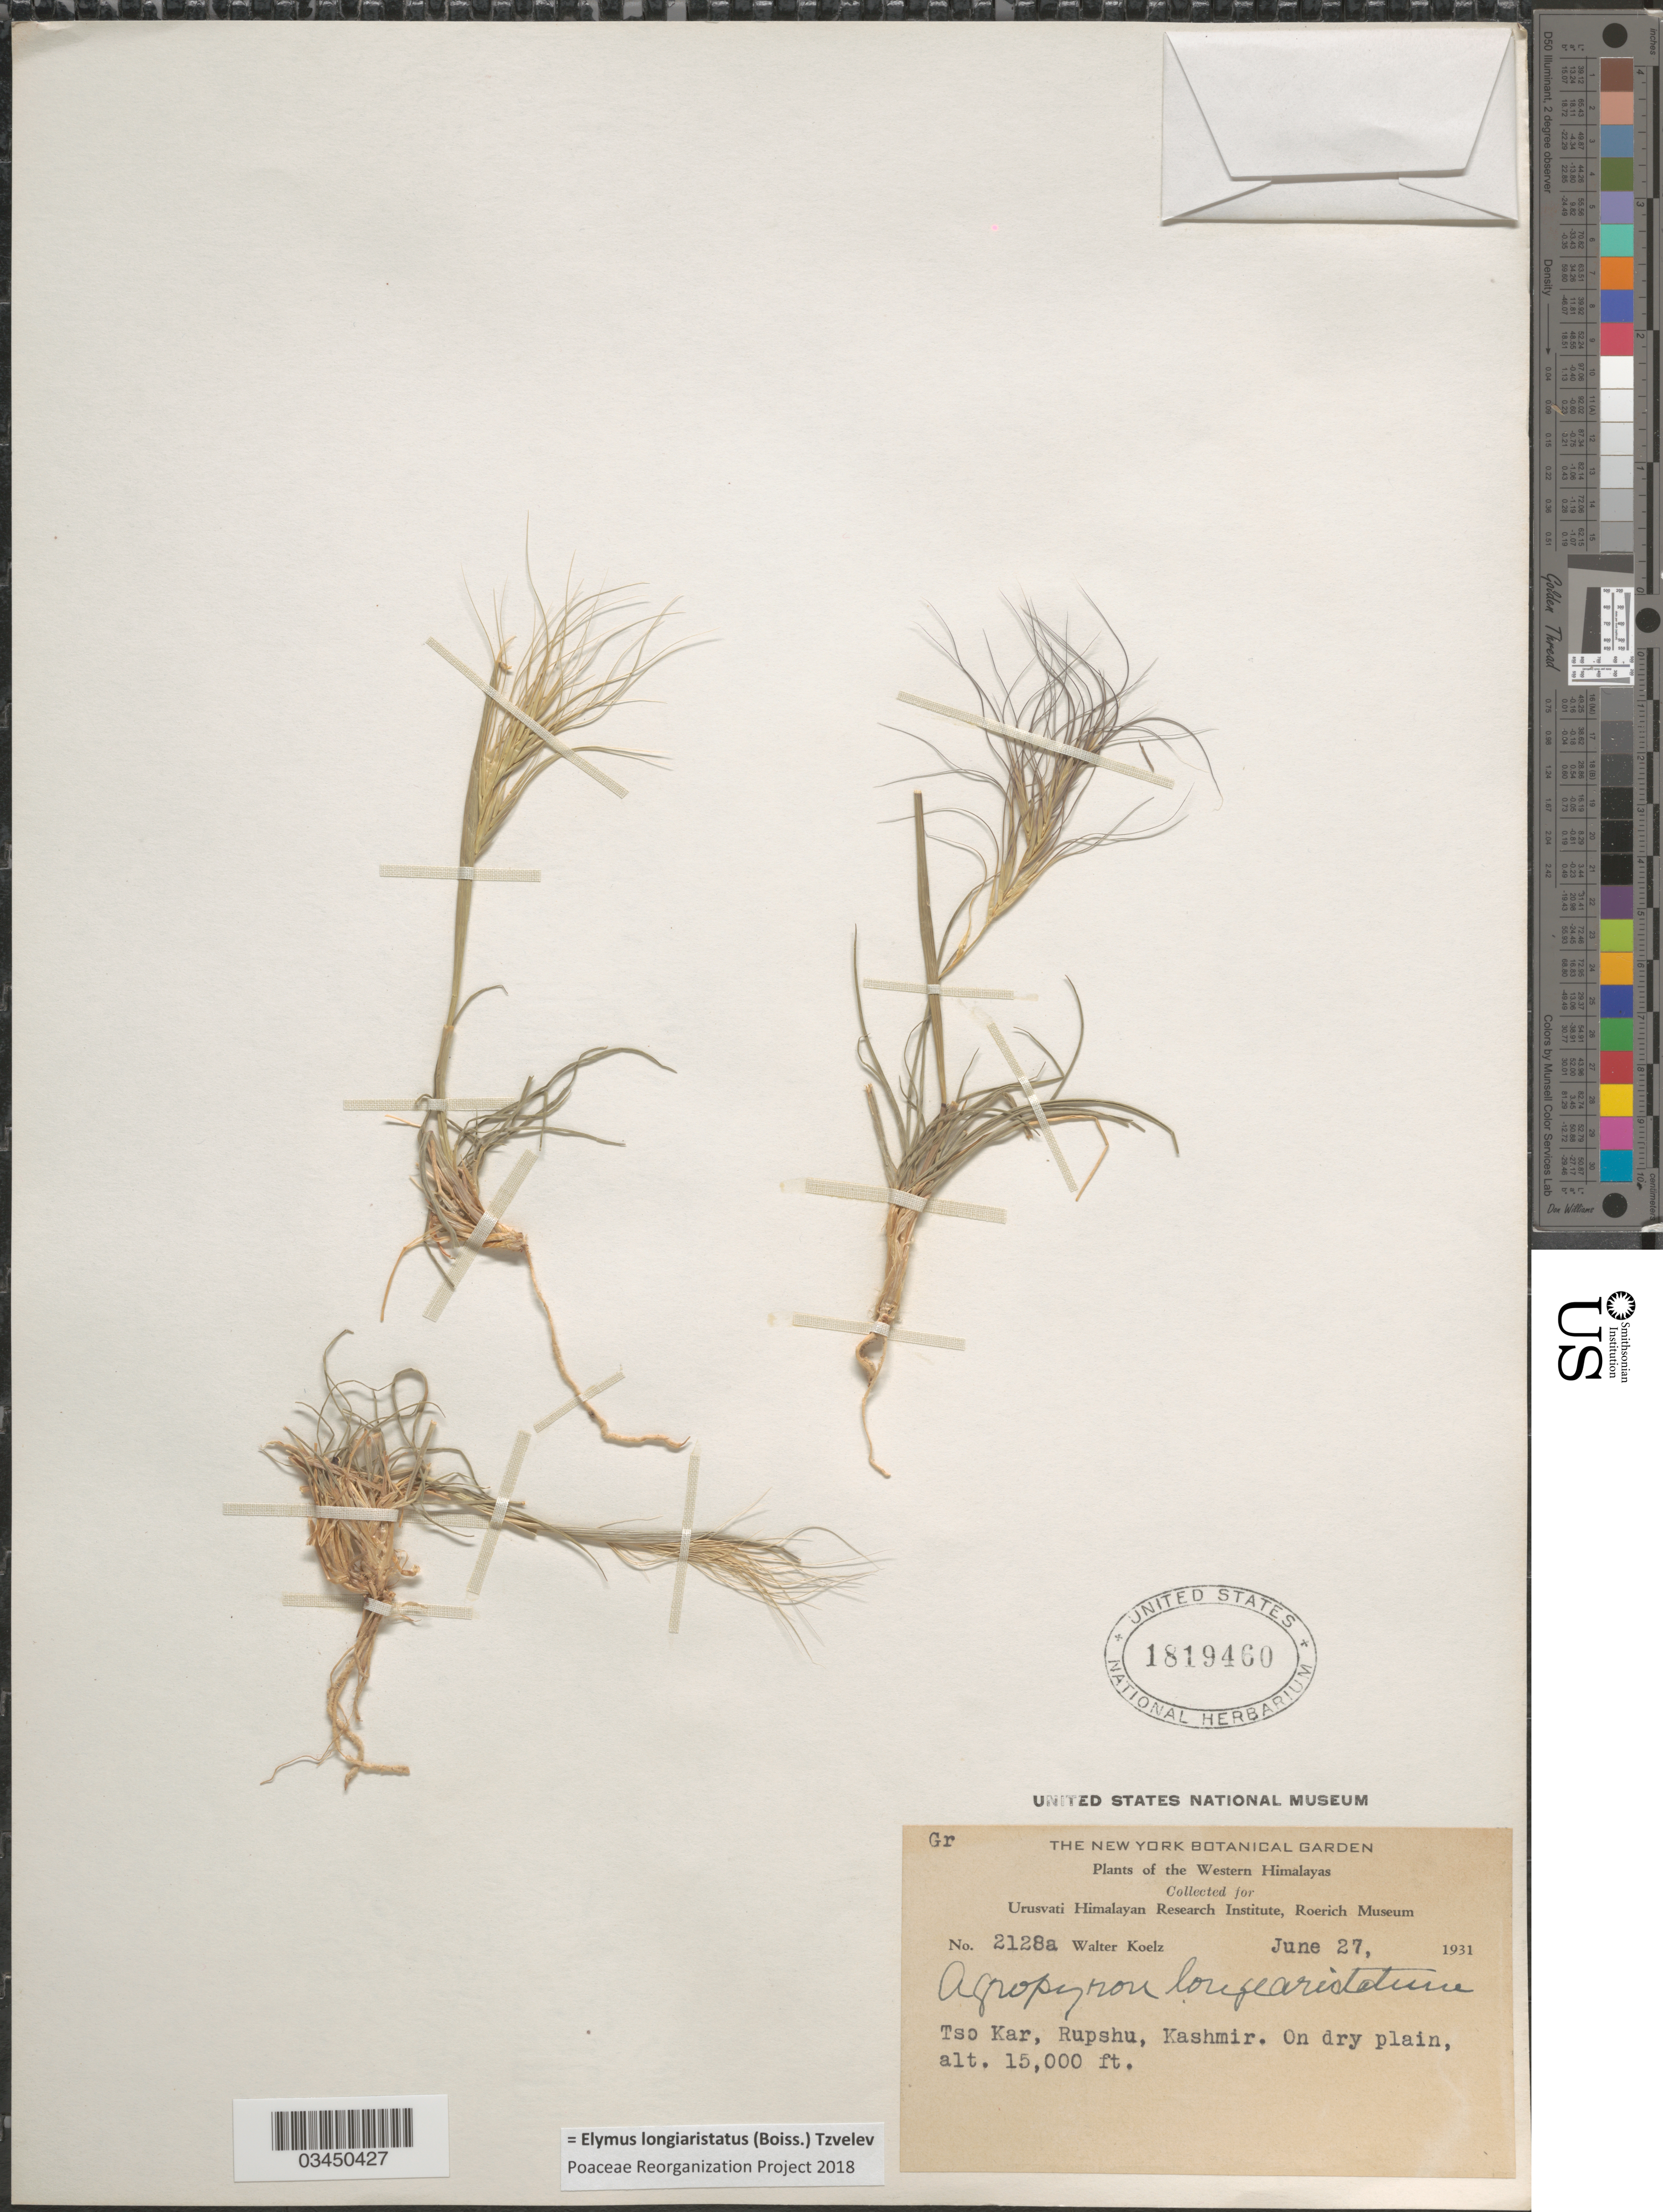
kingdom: Plantae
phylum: Tracheophyta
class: Liliopsida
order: Poales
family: Poaceae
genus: Elymus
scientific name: Elymus longiaristatus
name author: (Boiss.) Tzvelev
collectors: W. N. Koelz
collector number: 2128a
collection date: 1931-06-27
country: India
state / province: Jammu and Kashmir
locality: Western Himalayas. Tso Kar, Rupshu, Kashmir. On dry plain.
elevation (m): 4572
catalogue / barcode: US 1819460